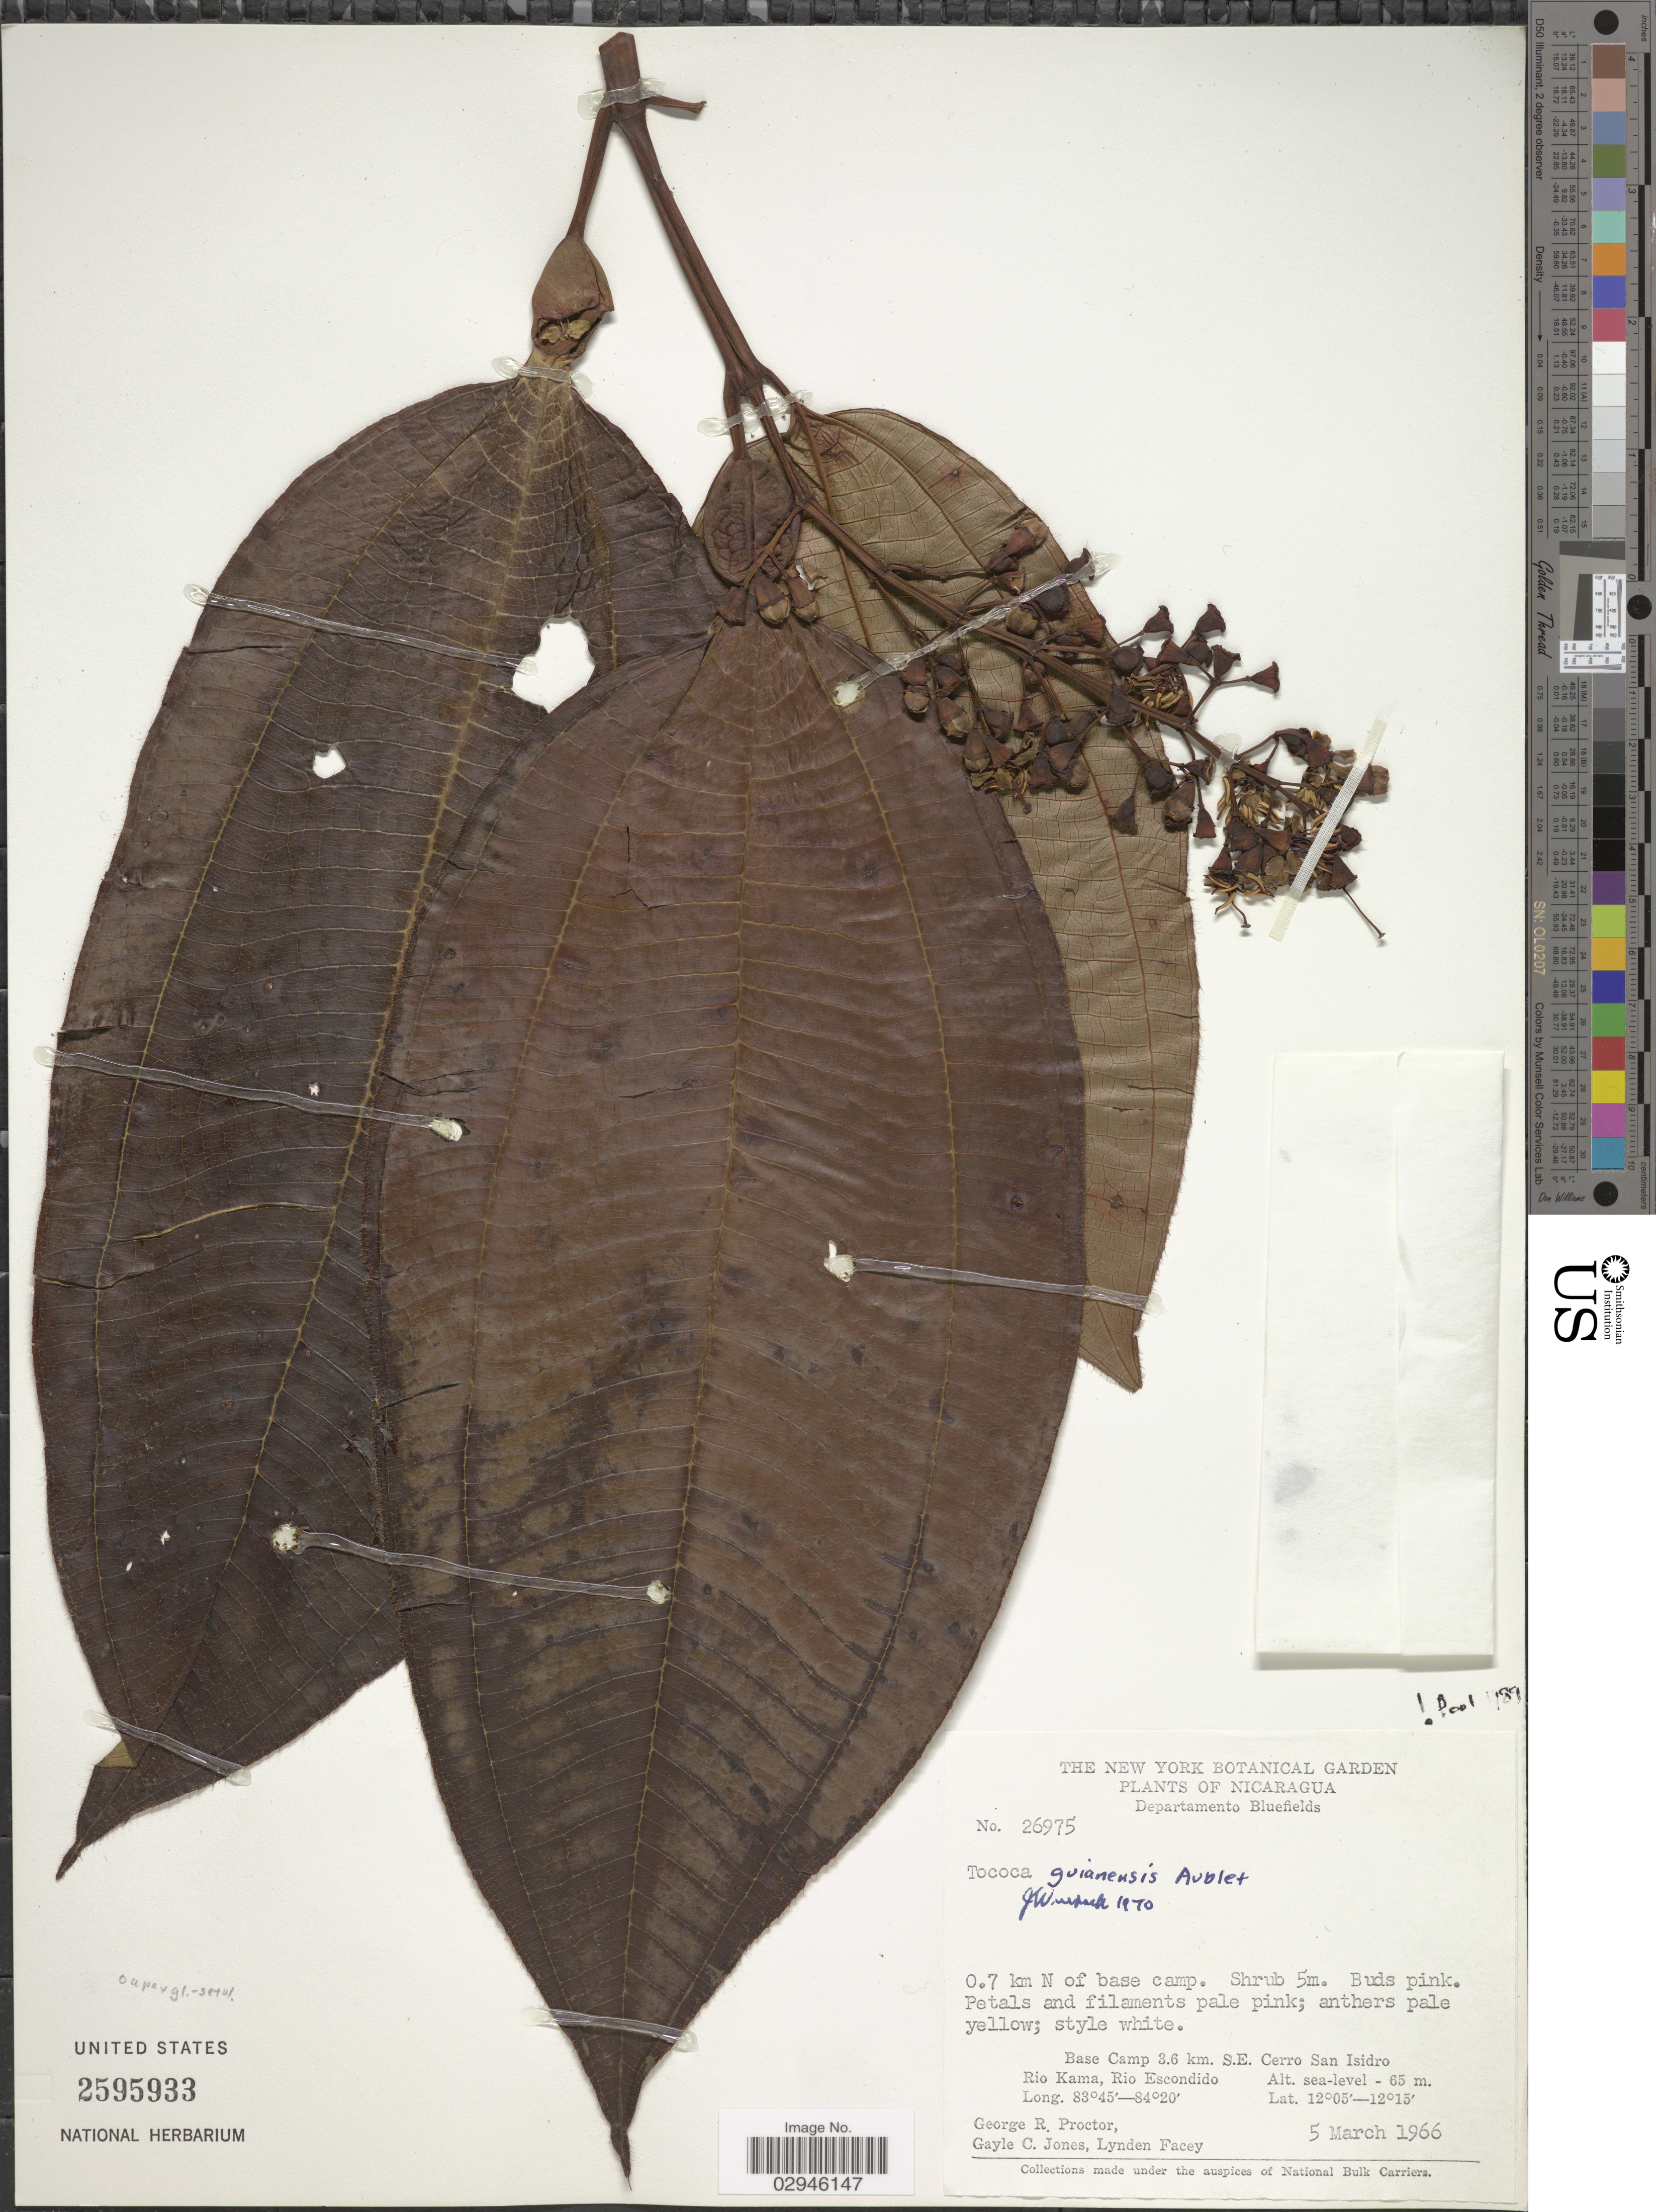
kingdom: Plantae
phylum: Tracheophyta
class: Magnoliopsida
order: Myrtales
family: Melastomataceae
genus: Tococa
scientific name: Tococa guianensis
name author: Aubl.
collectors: G. R. Proctor, G. C. Jones & L. Facey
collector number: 26975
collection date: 1966-03-05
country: Nicaragua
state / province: Atlantico Sur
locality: Departamento Bluefields. 0.7 km N of base camp. Base Camp 3.6 km. S.E. Cerro San Isidro. Rio Kama, Rio Escondido.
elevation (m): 0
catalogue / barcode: US 2595933